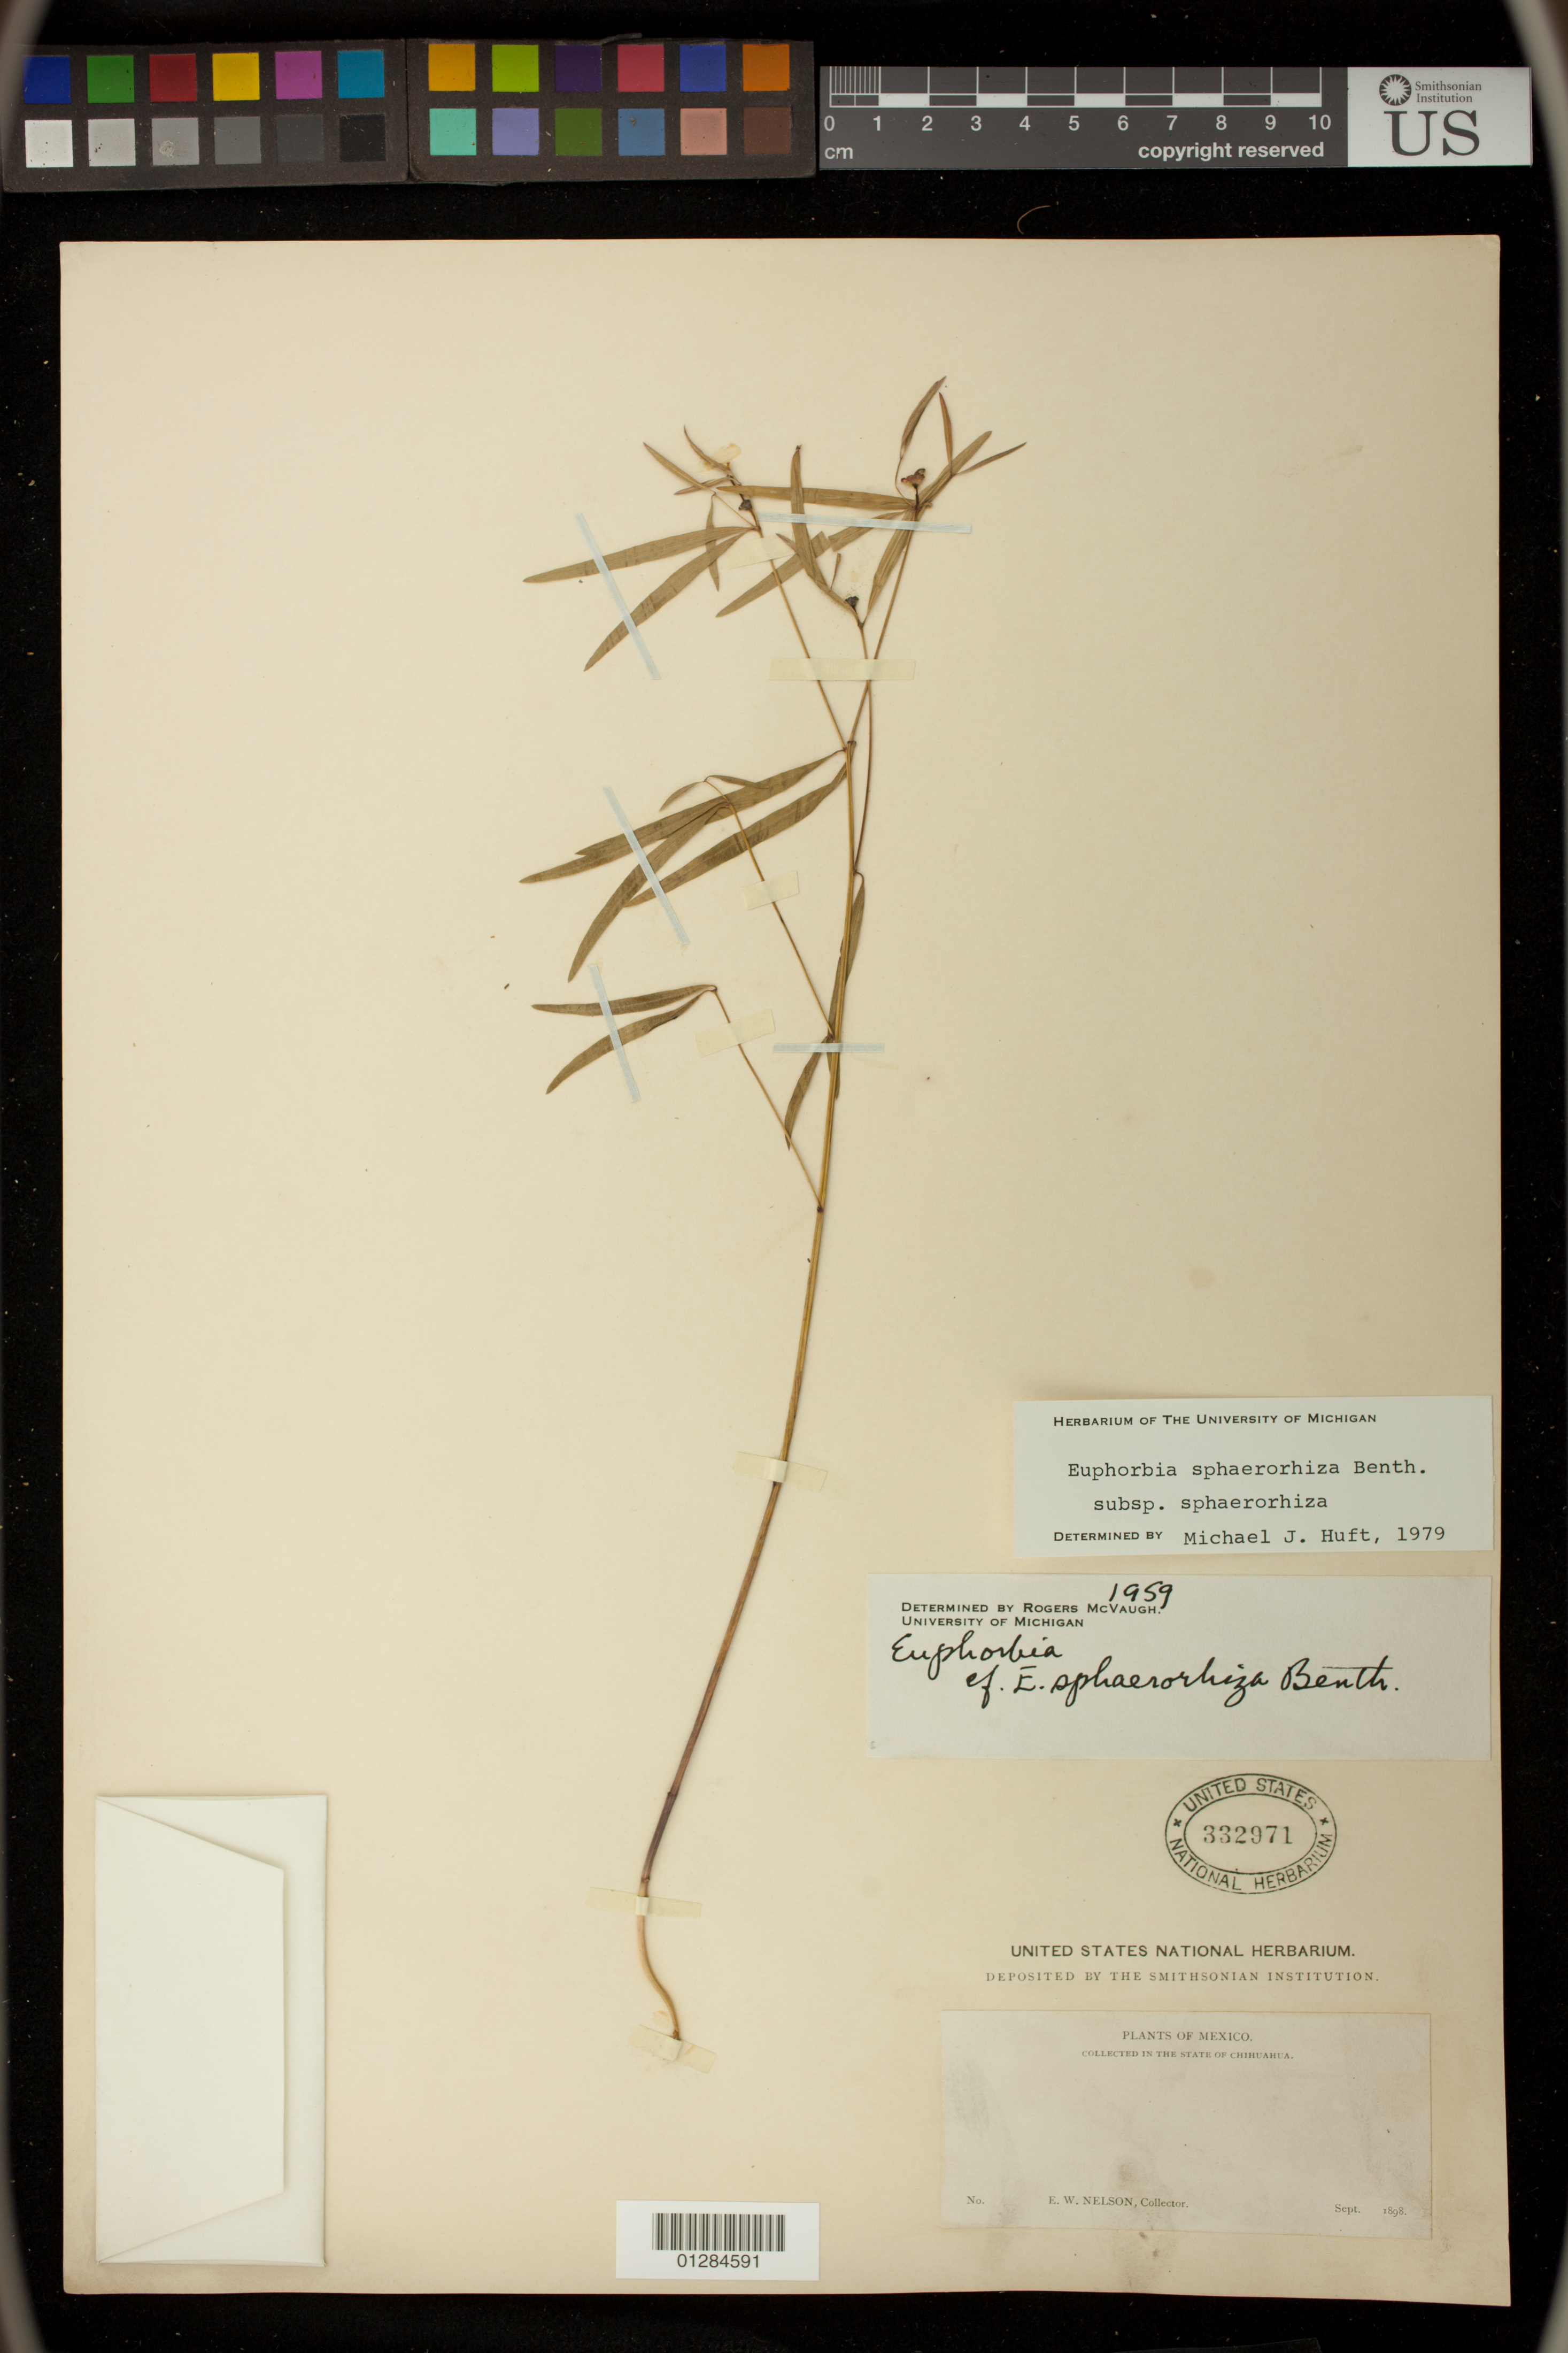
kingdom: Plantae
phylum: Tracheophyta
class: Magnoliopsida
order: Malpighiales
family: Euphorbiaceae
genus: Euphorbia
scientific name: Euphorbia sphaerorhiza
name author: Benth.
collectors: E. W. Nelson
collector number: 1959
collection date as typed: Sep 1898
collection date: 1898-09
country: Mexico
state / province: Chihuahua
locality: State of Chihuahua.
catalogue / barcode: US 332971